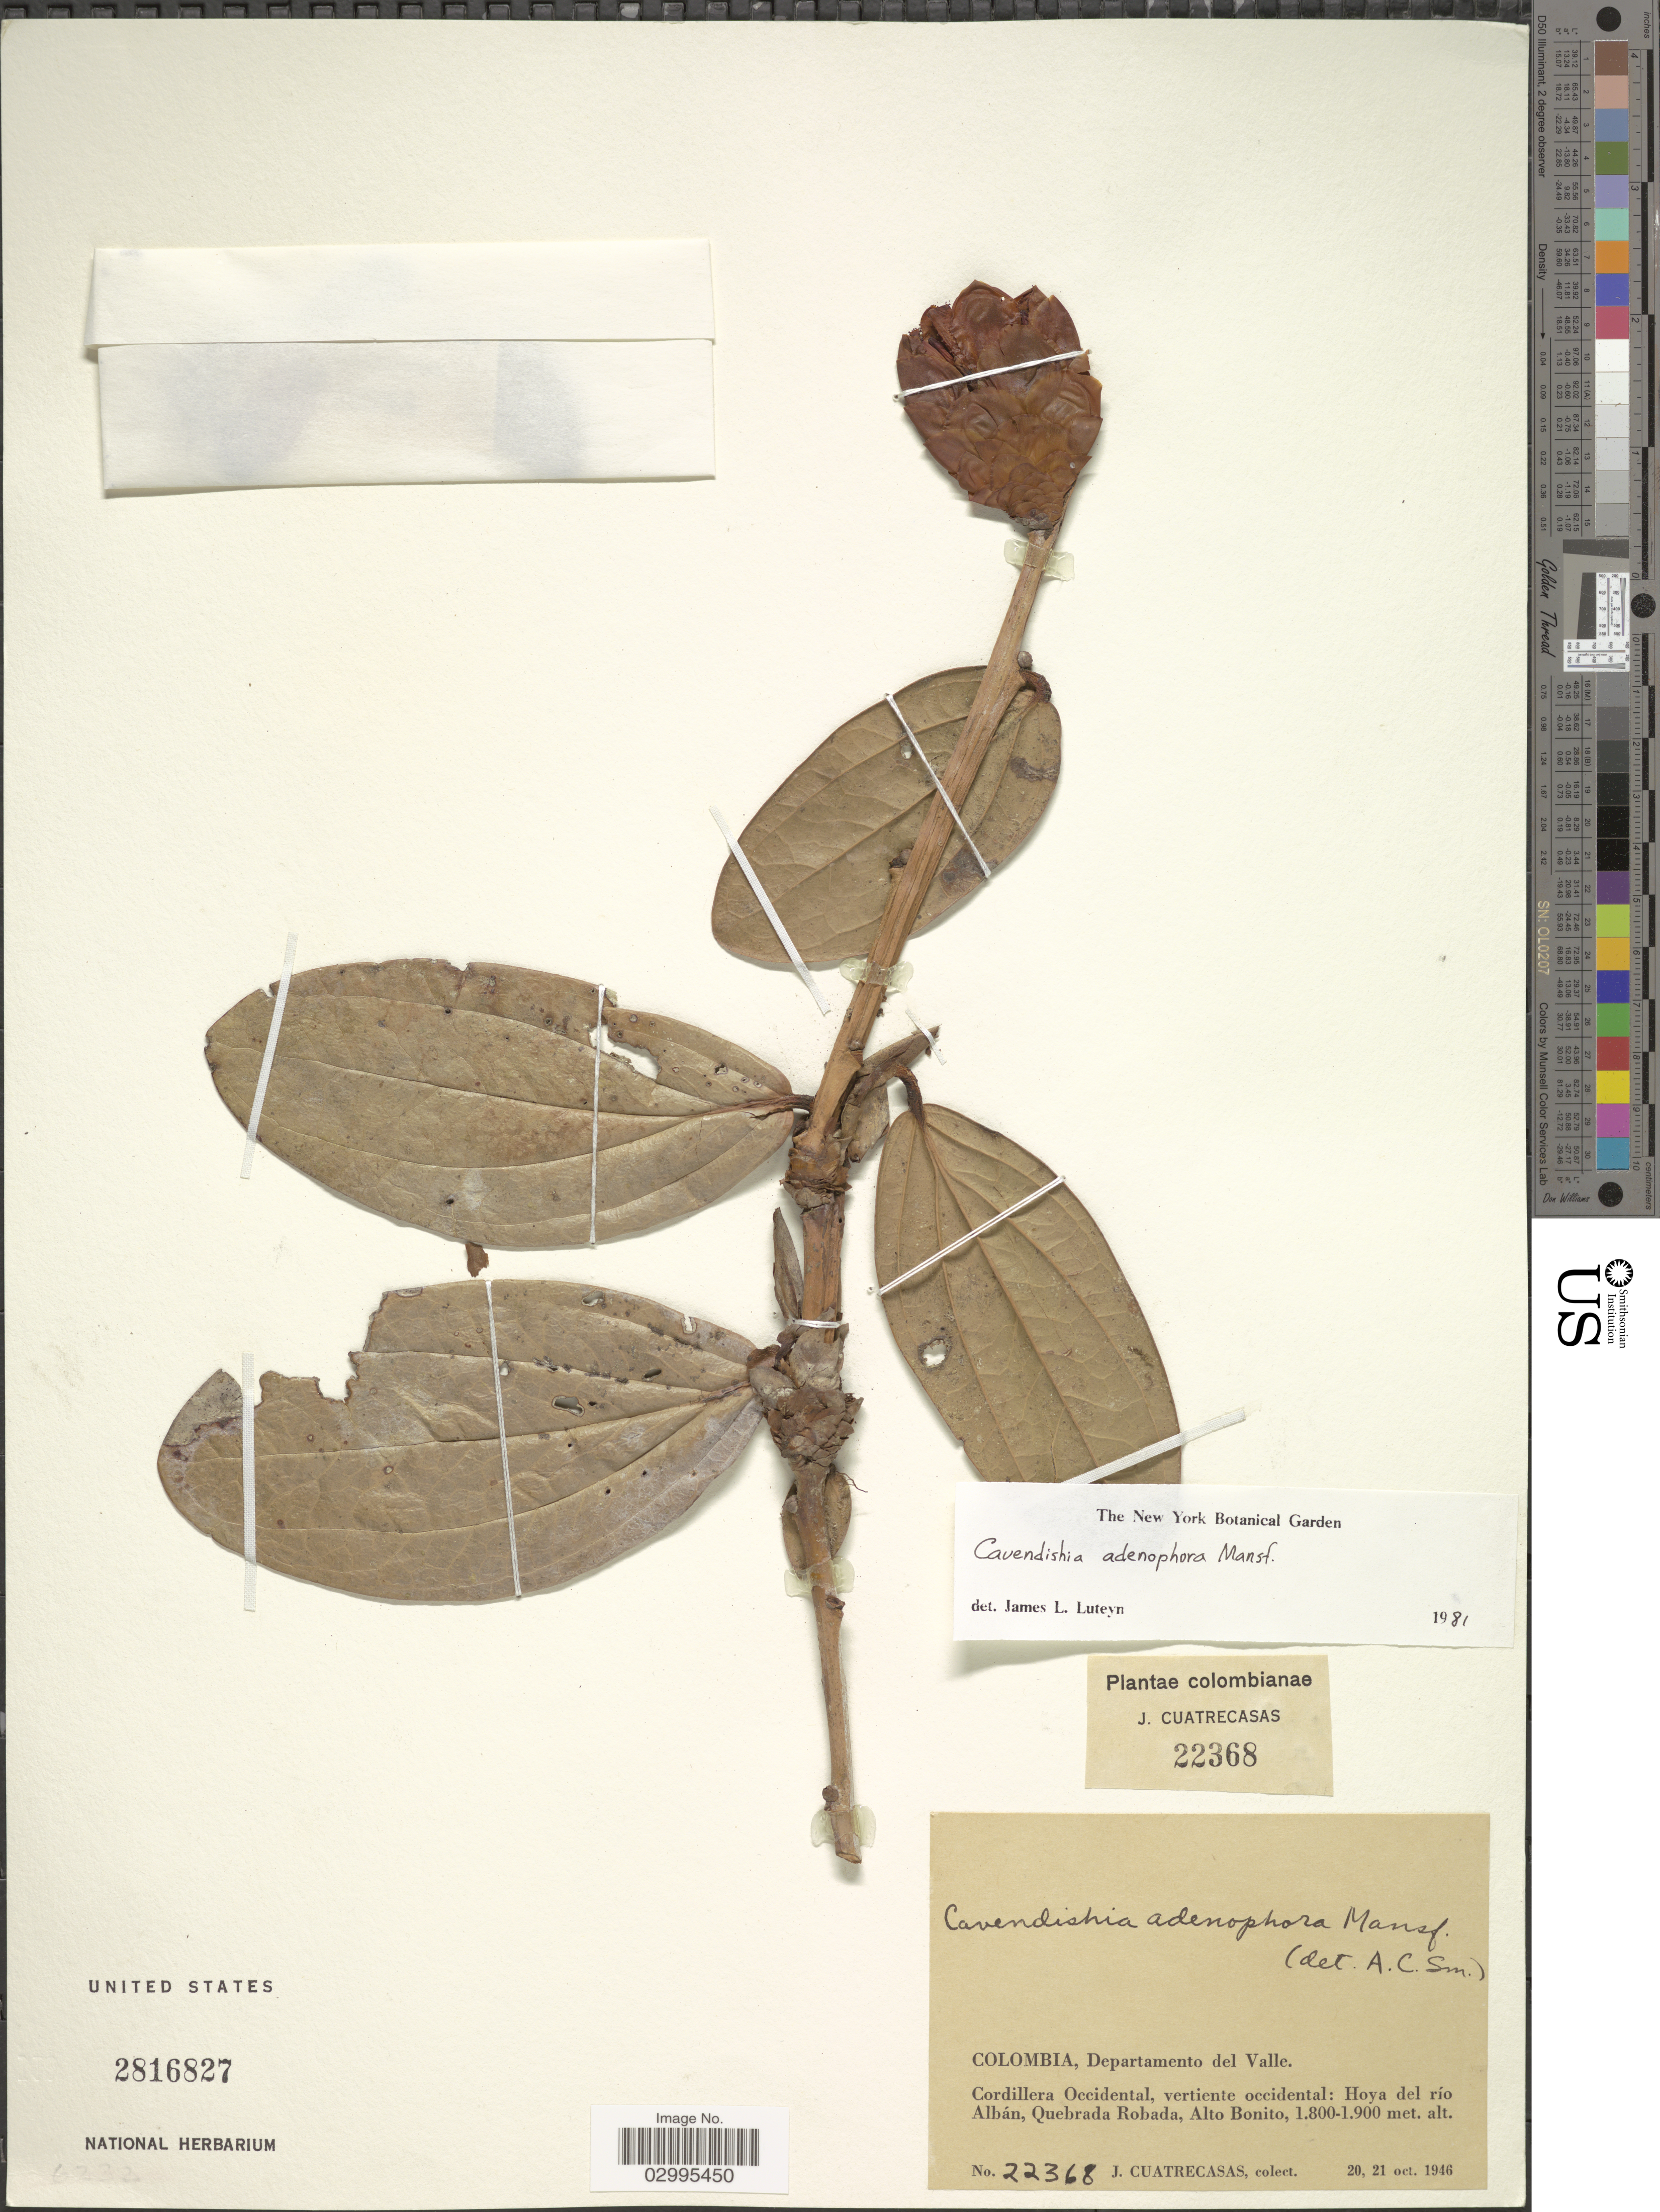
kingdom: Plantae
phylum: Tracheophyta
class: Magnoliopsida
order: Ericales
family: Ericaceae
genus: Cavendishia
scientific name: Cavendishia adenophora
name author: Mansf.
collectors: J. Cuatrecasas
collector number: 22368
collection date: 1946-10-20/1946-10-21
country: Colombia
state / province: Valle del Cauca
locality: Departamento del Valle. Cordillera Occidental, vertiente occidental: Hoya del río Albán, Quebrada Robada, Alto Bonito.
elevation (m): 1800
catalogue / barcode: US 2816827